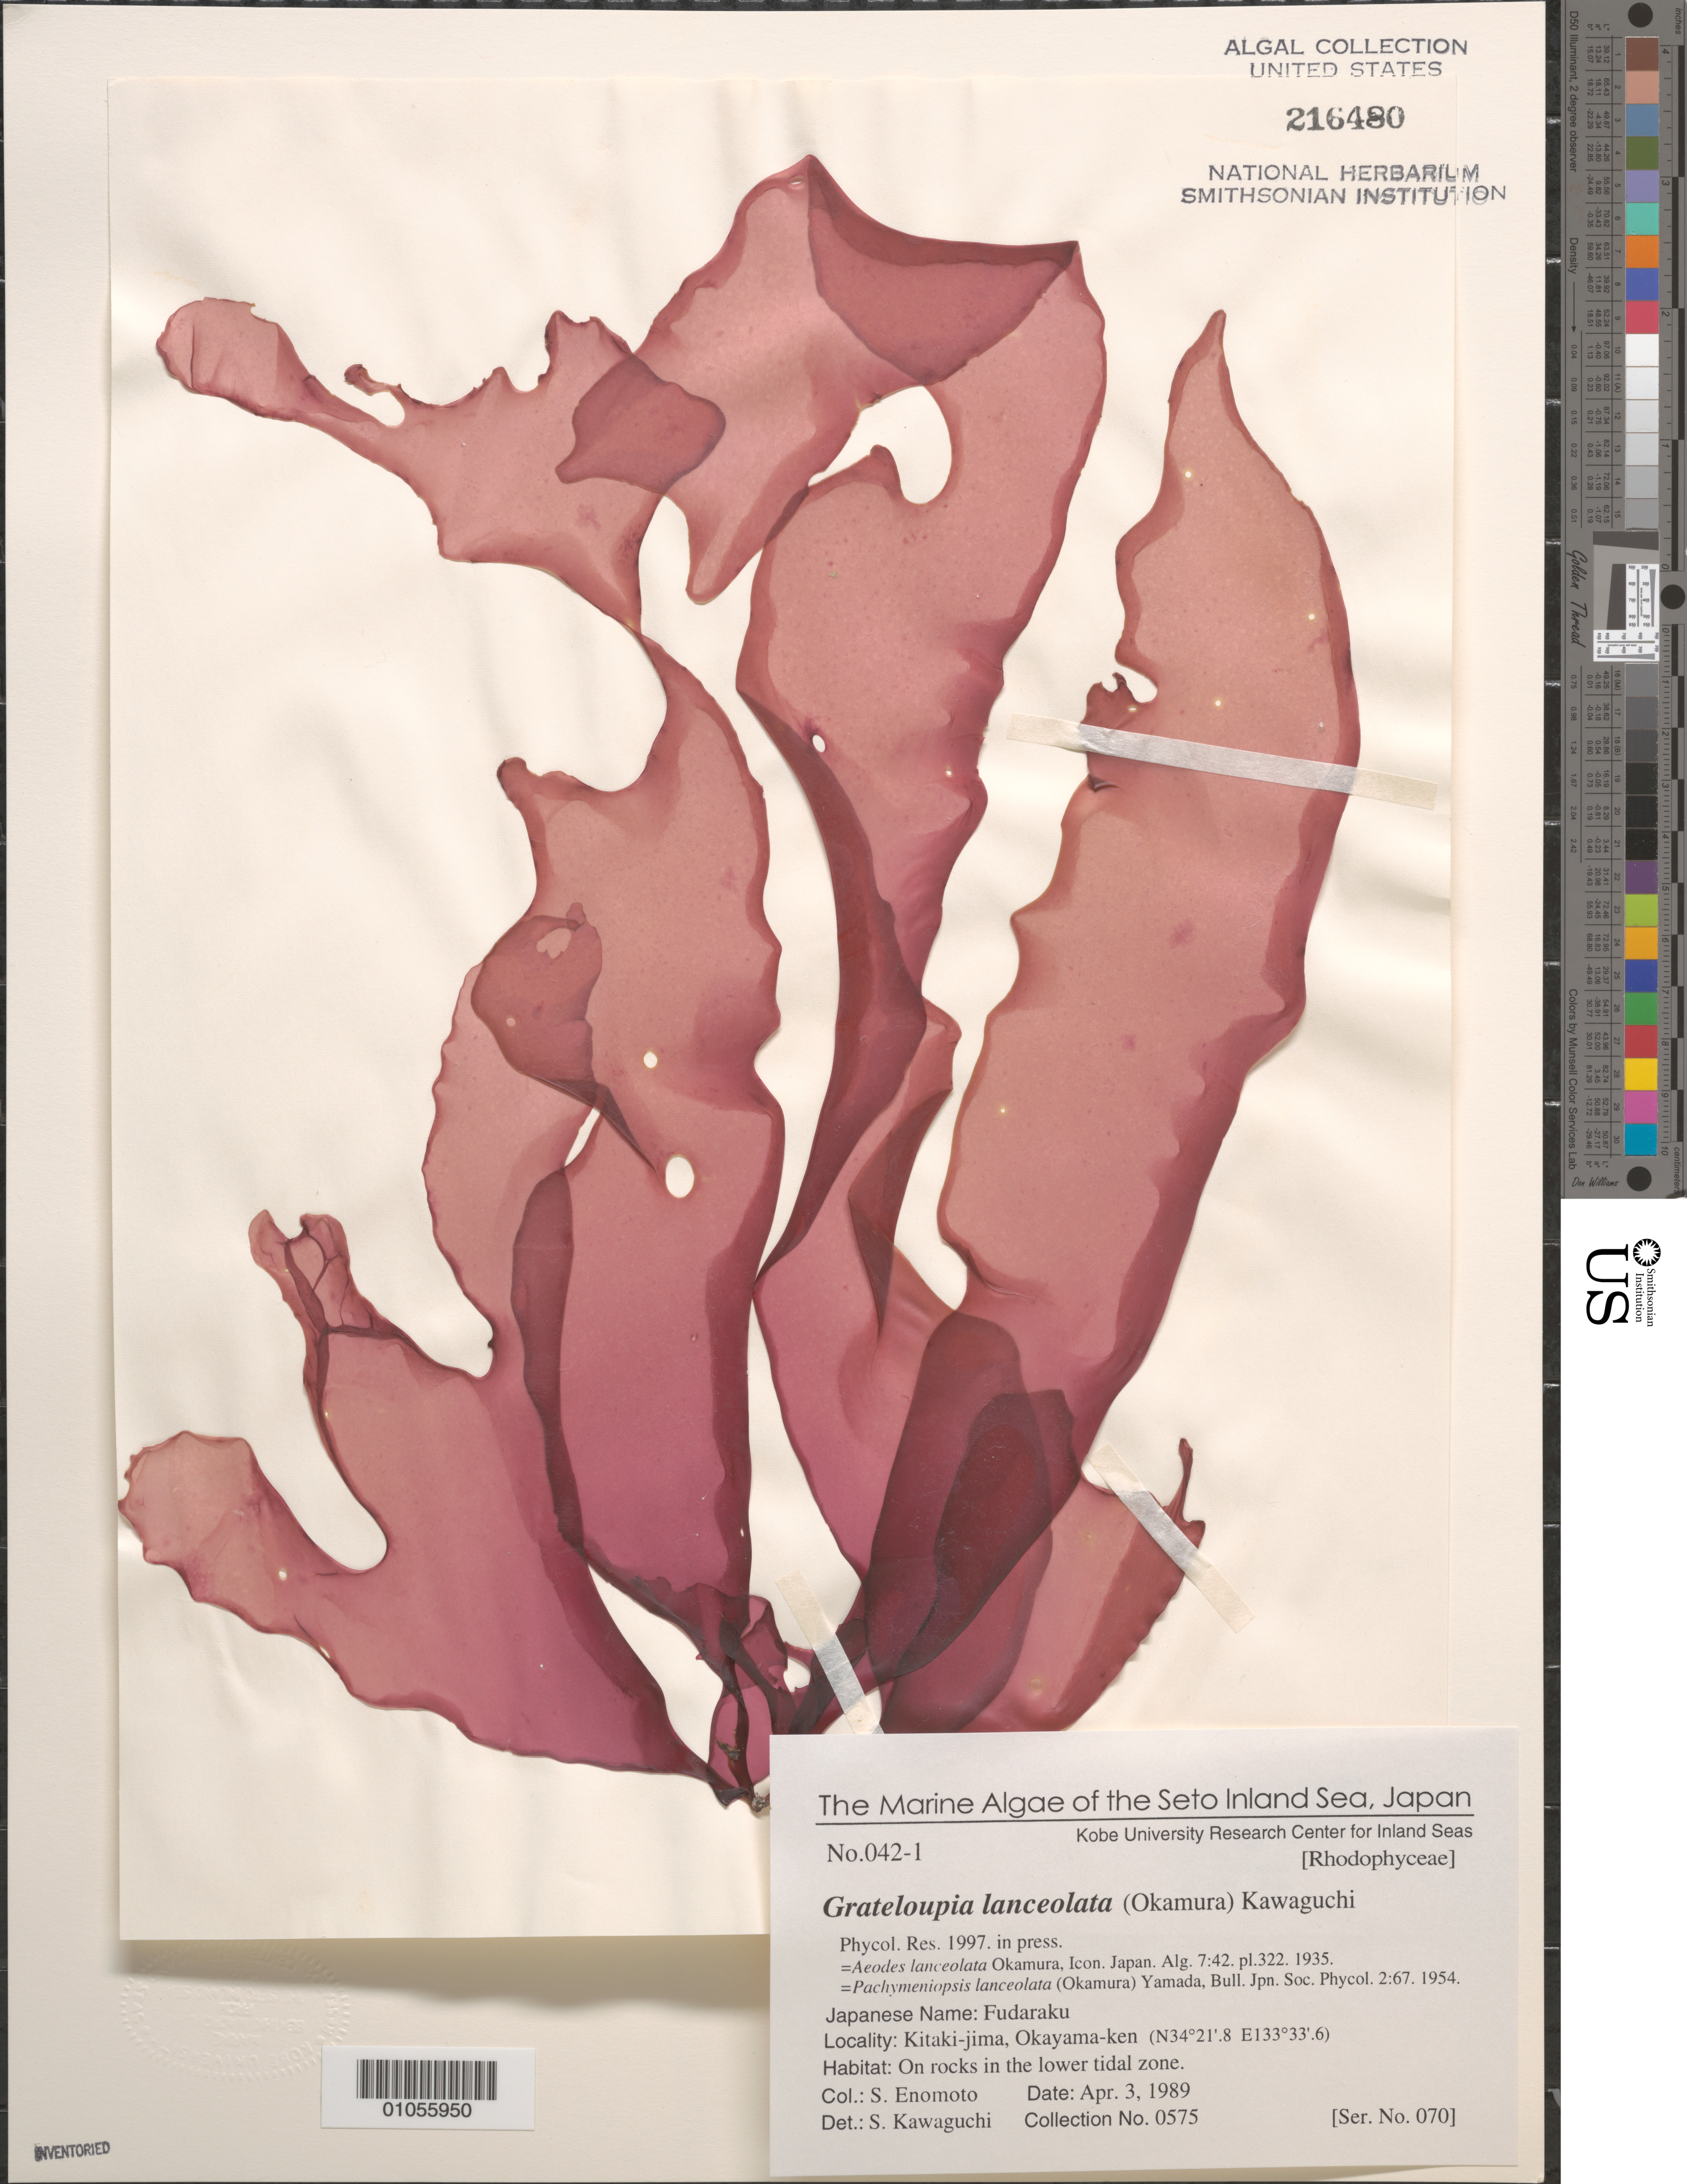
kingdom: Plantae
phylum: Rhodophyta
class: Florideophyceae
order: Halymeniales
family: Halymeniaceae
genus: Grateloupia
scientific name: Grateloupia lanceolata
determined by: Kawaguchi, S.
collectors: S. Enomoto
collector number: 0575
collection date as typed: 03 Apr 1989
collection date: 1989-04-03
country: Japan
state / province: Okayama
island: Honshu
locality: Kitaki-jima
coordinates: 34 21.8' N, 133 33.6' E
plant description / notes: The Marine Algae of the Seto Inland Sea, Japan; Kobe University Research Center for Inland Seas, no. 042-1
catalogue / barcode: US 216480